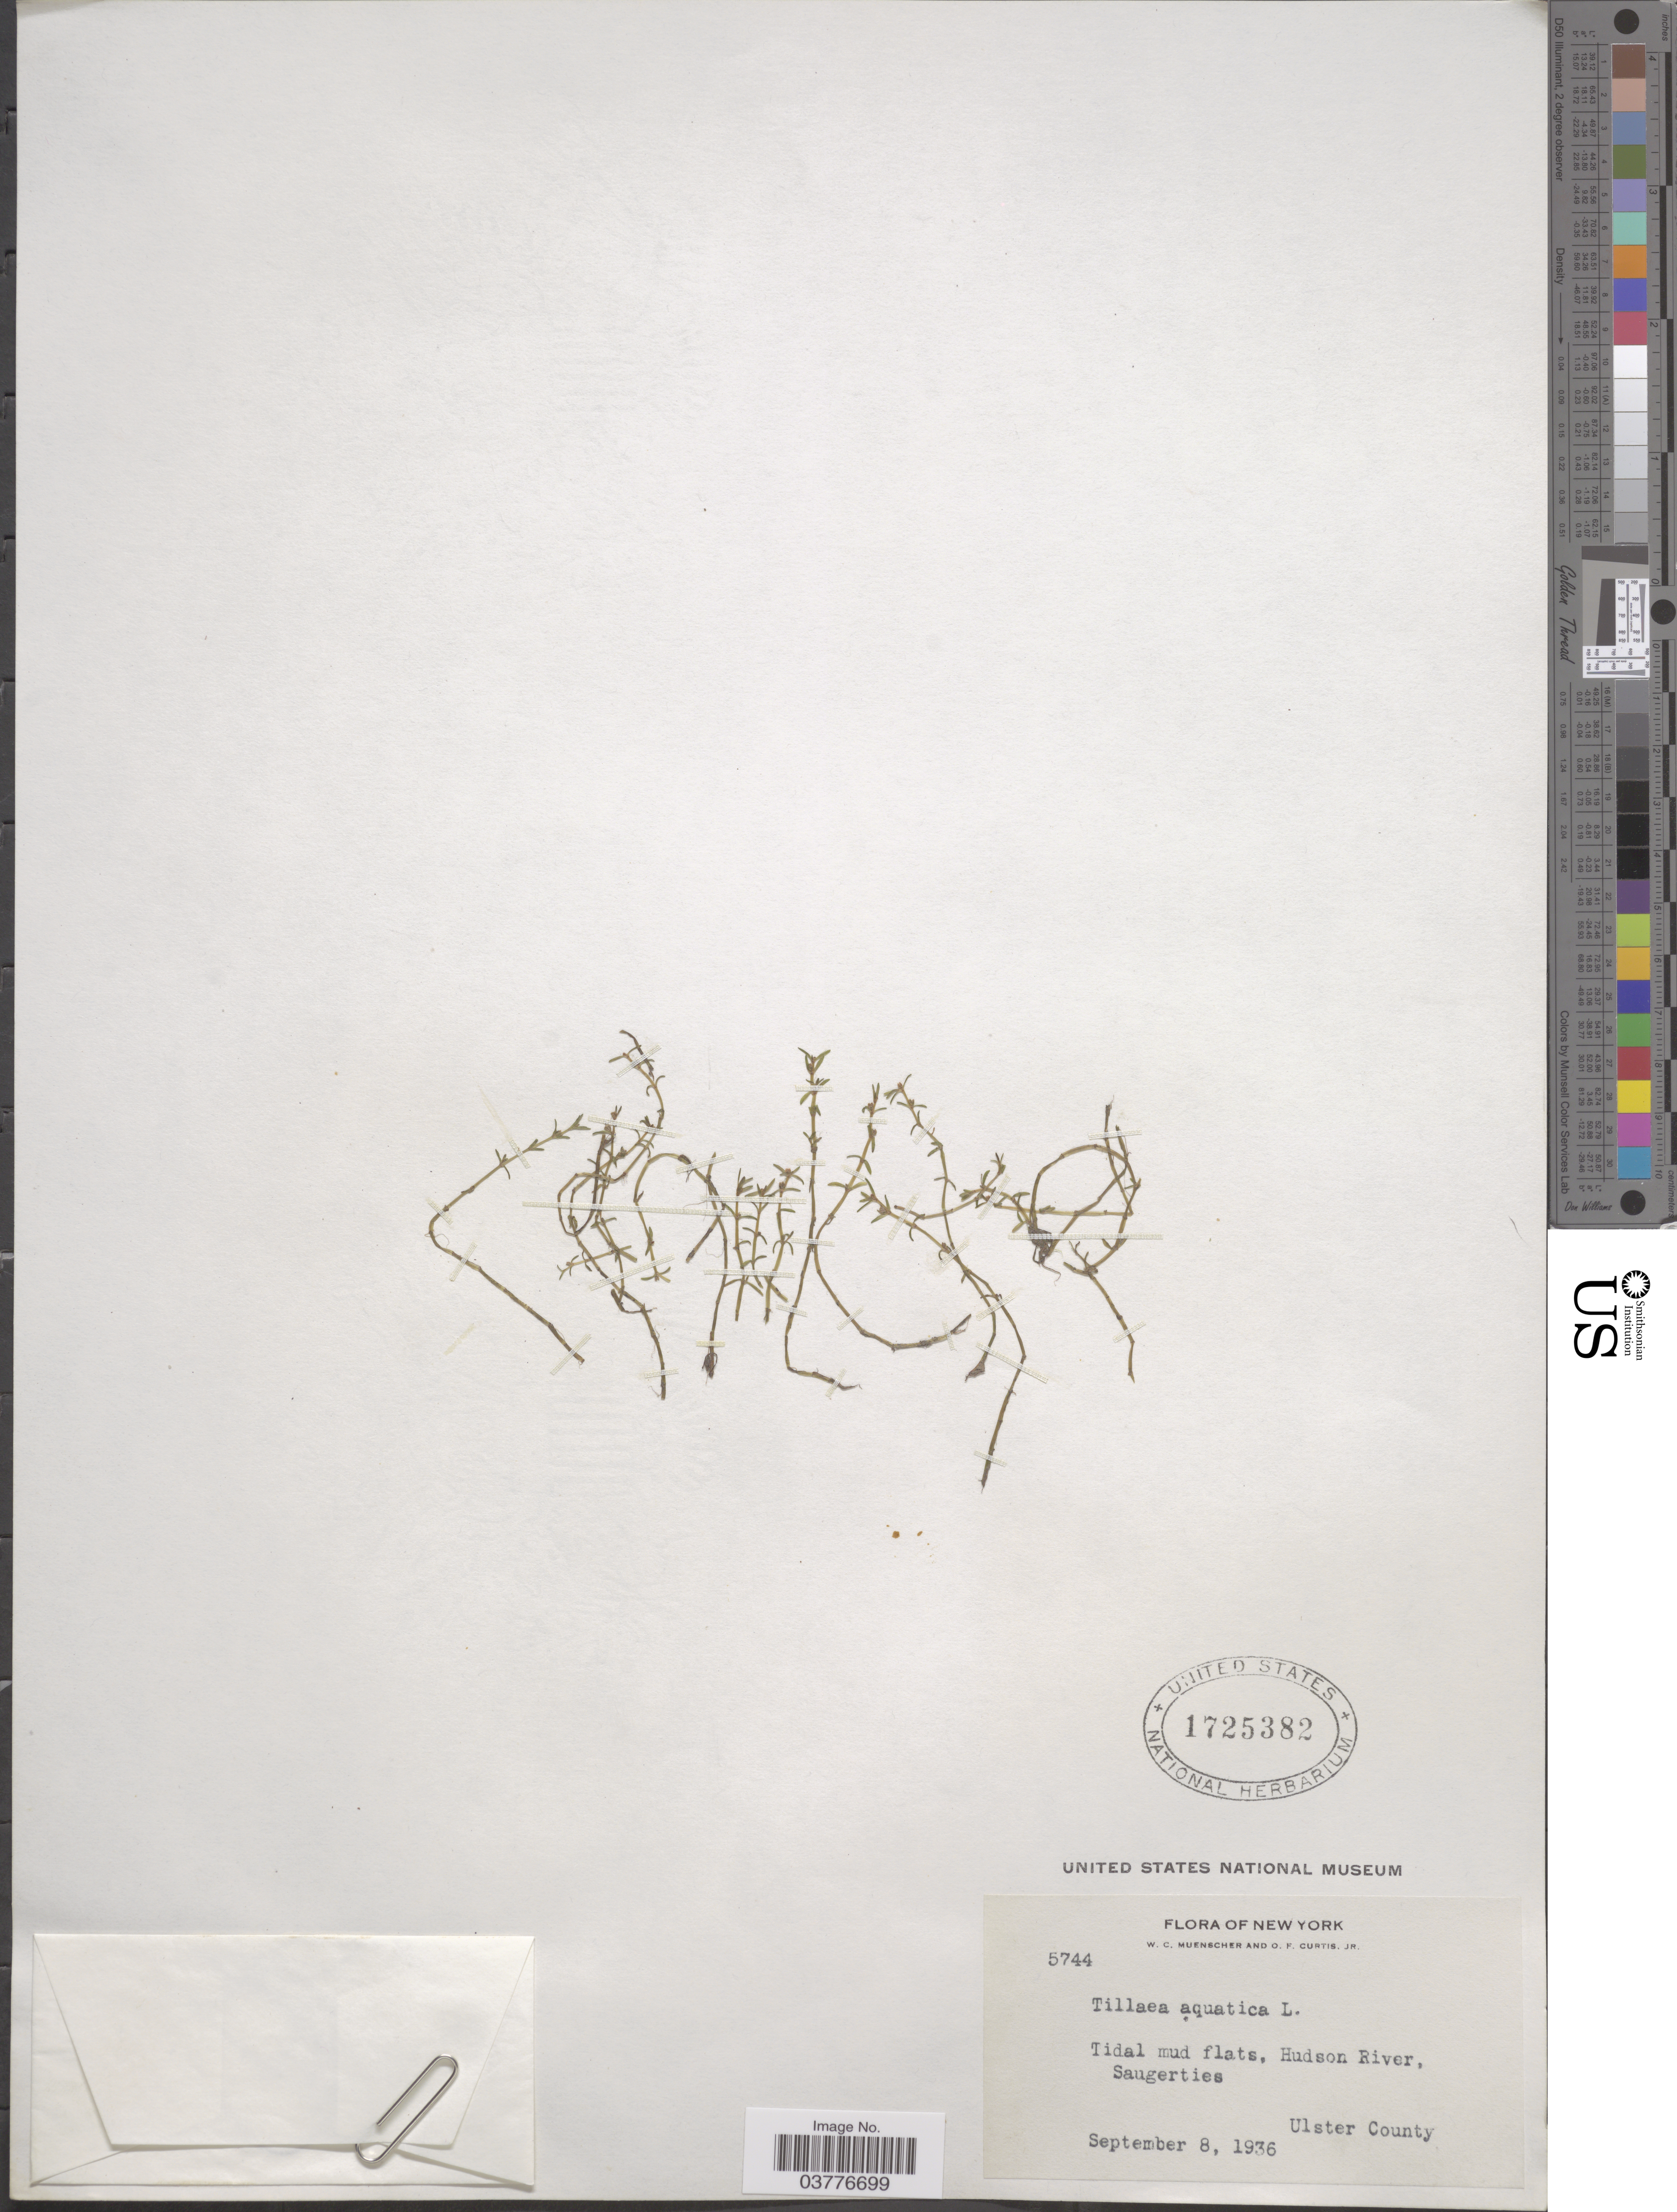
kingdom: Plantae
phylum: Tracheophyta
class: Magnoliopsida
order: Saxifragales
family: Crassulaceae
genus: Crassula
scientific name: Crassula aquatica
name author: (L.) Schönland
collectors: W. Muenscher & O. Curtis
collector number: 5744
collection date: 1936-09-08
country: United States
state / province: New York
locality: Tidal mud flats, Hudson River, Saugerties. Ulster County.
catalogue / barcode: US 1725382